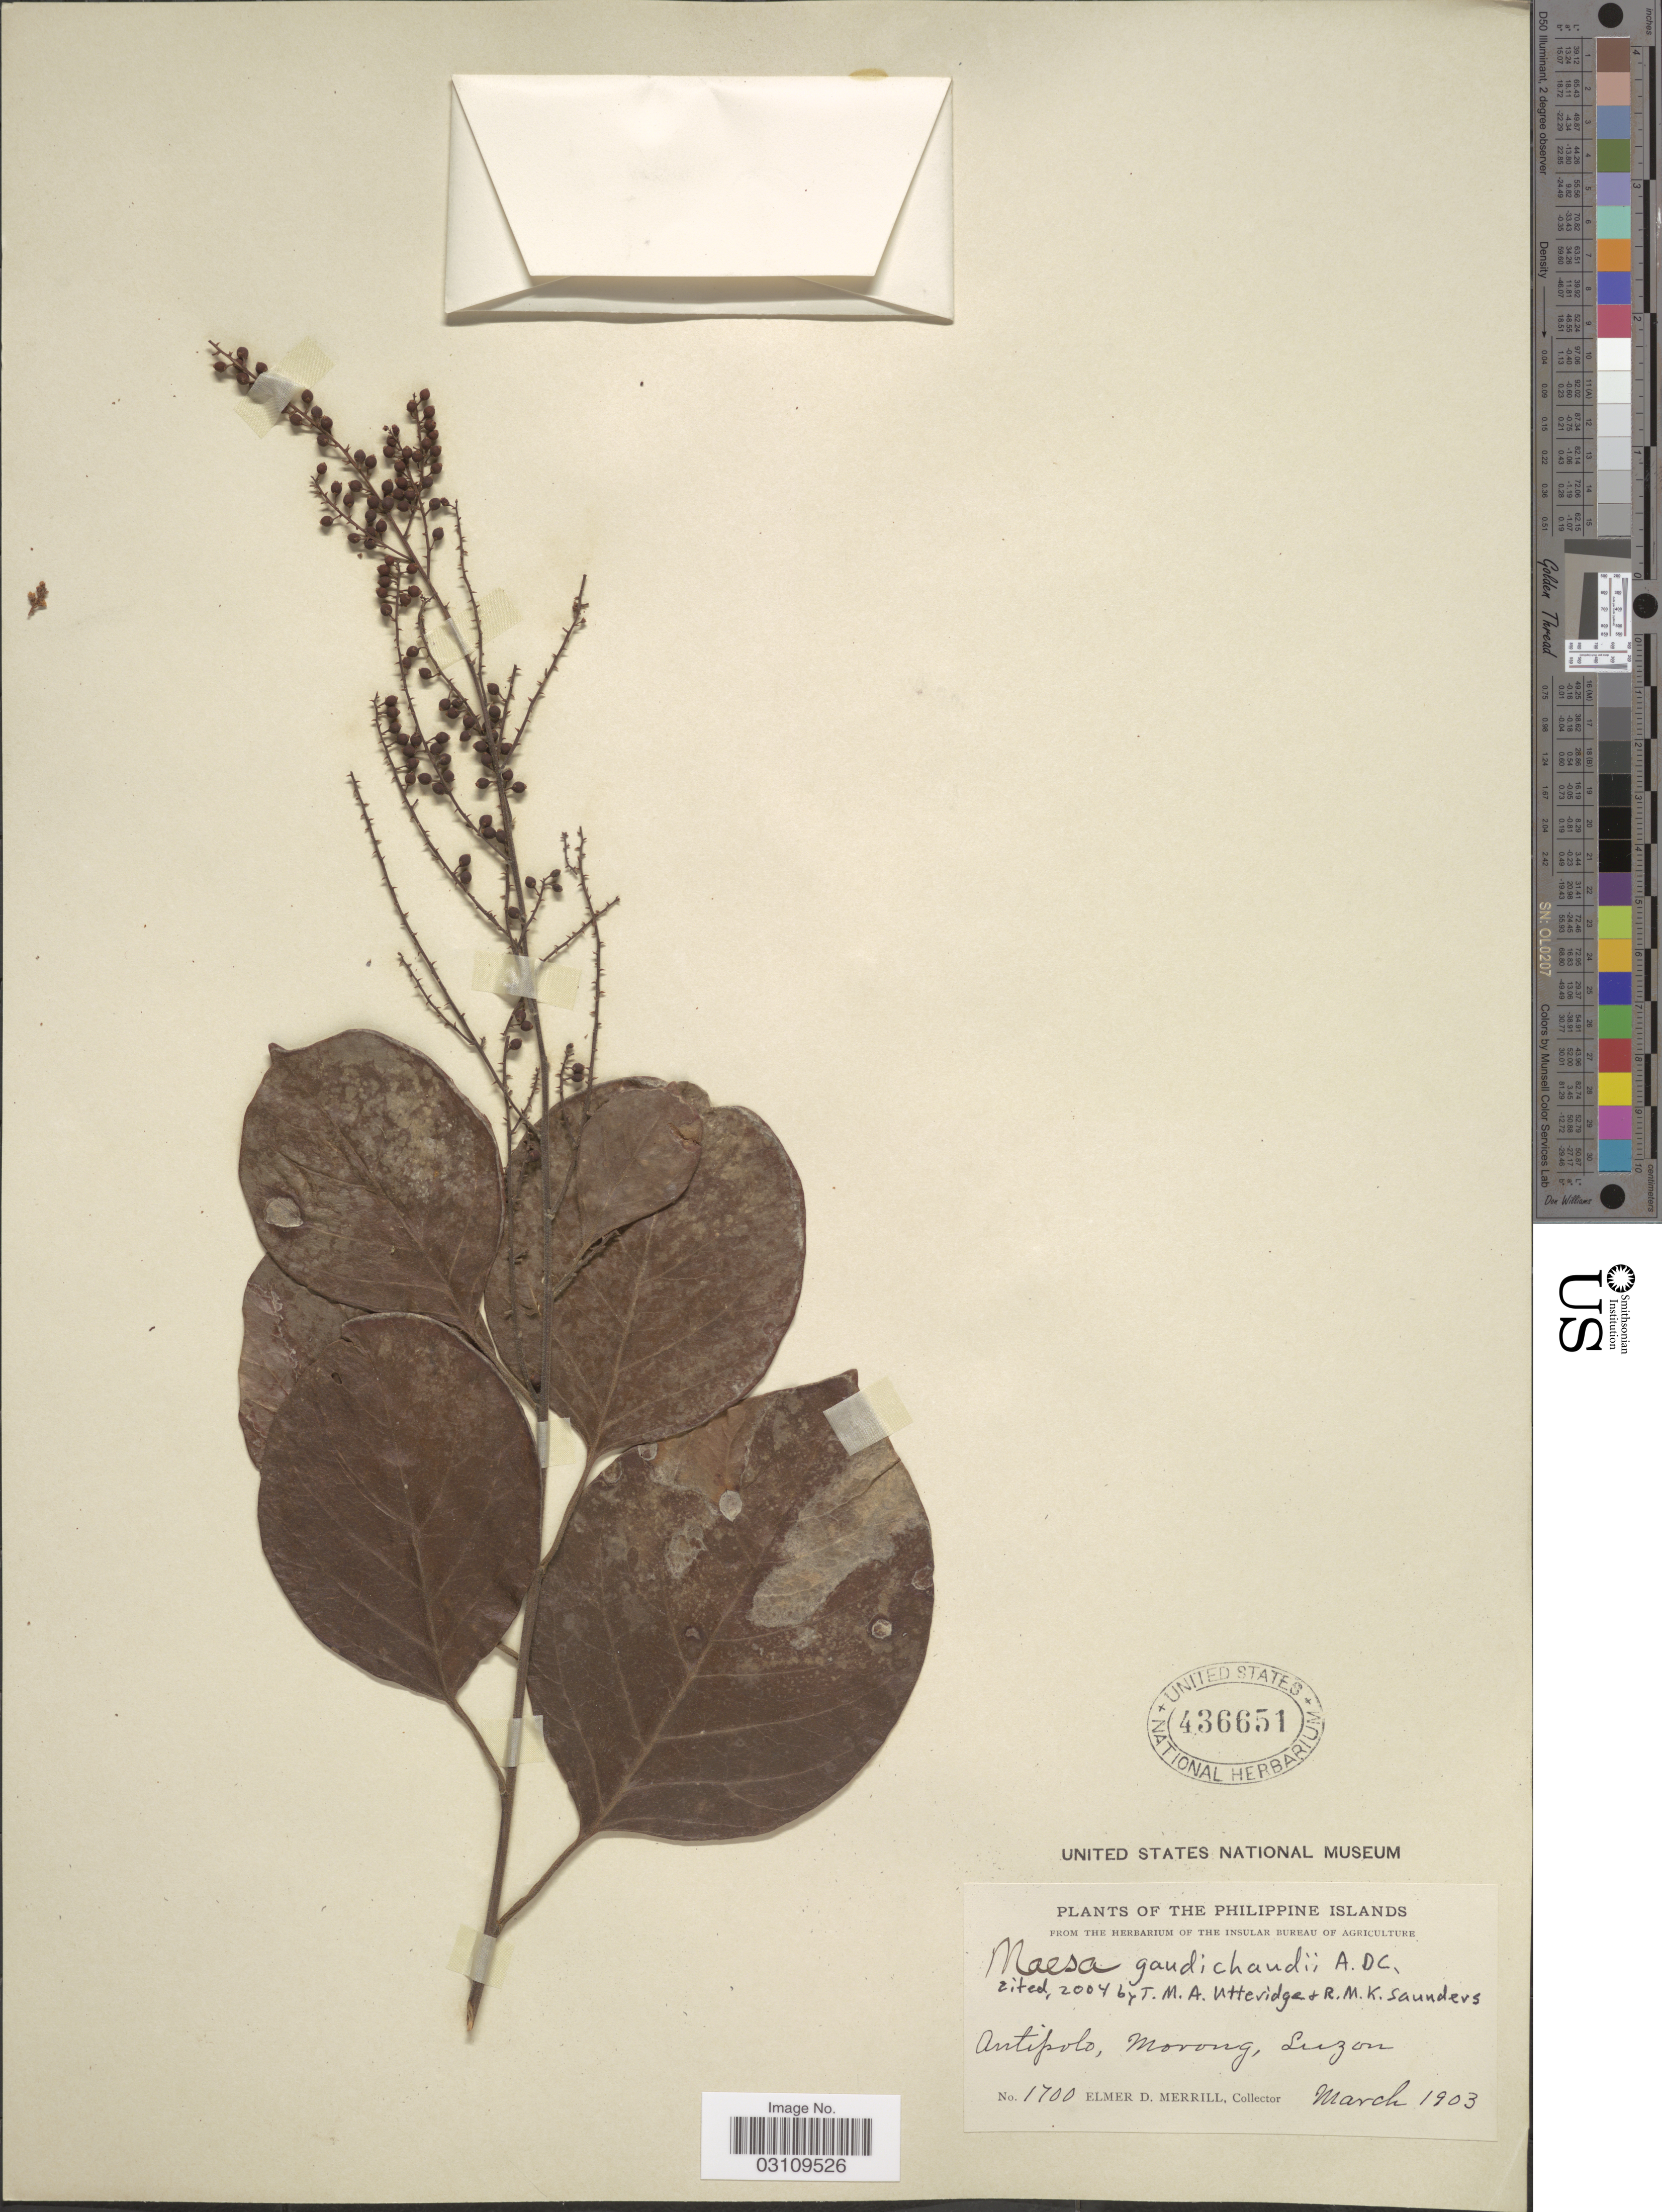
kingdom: Plantae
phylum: Tracheophyta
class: Magnoliopsida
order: Ericales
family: Primulaceae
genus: Maesa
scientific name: Maesa gaudichaudii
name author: A. DC.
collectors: E. D. Merrill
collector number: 1700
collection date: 1903-03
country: Philippines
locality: Antipolo, Morong, Luzon.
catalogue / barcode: US 436651